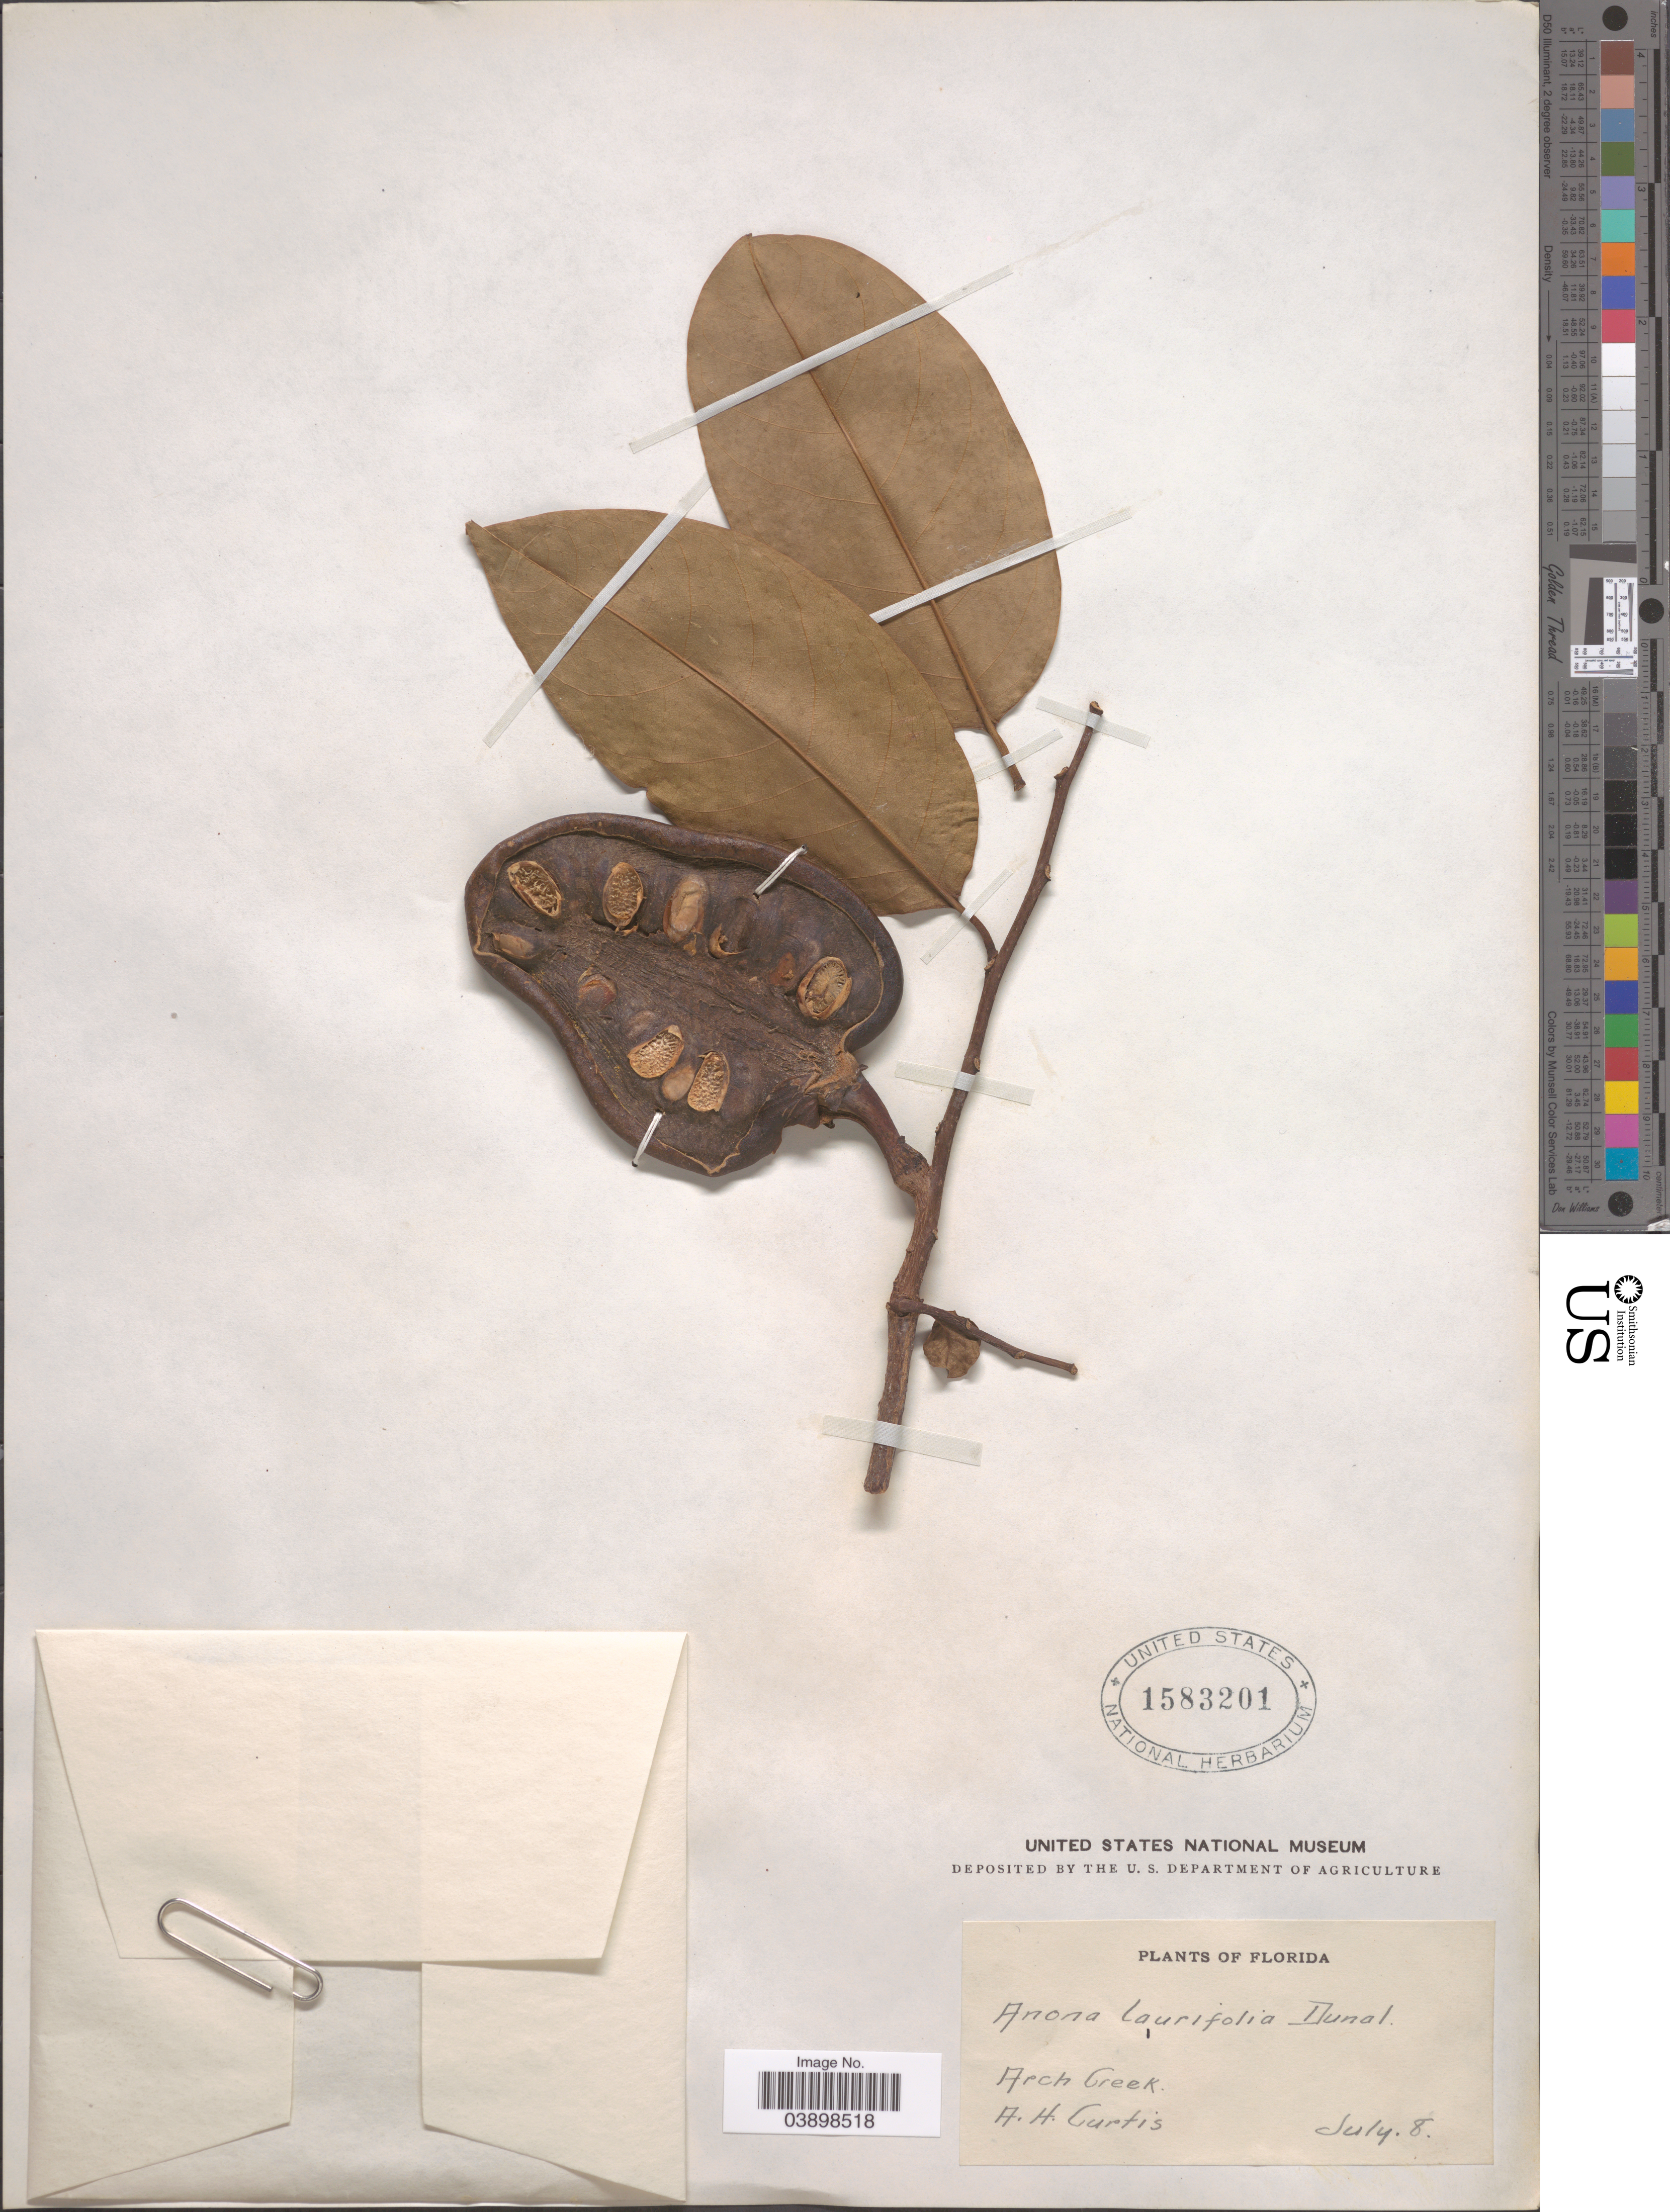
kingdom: Plantae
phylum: Tracheophyta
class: Magnoliopsida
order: Magnoliales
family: Annonaceae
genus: Annona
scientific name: Annona glabra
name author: L.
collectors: A. Curtis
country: United States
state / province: Florida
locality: Arch Creek.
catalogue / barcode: US 1583201